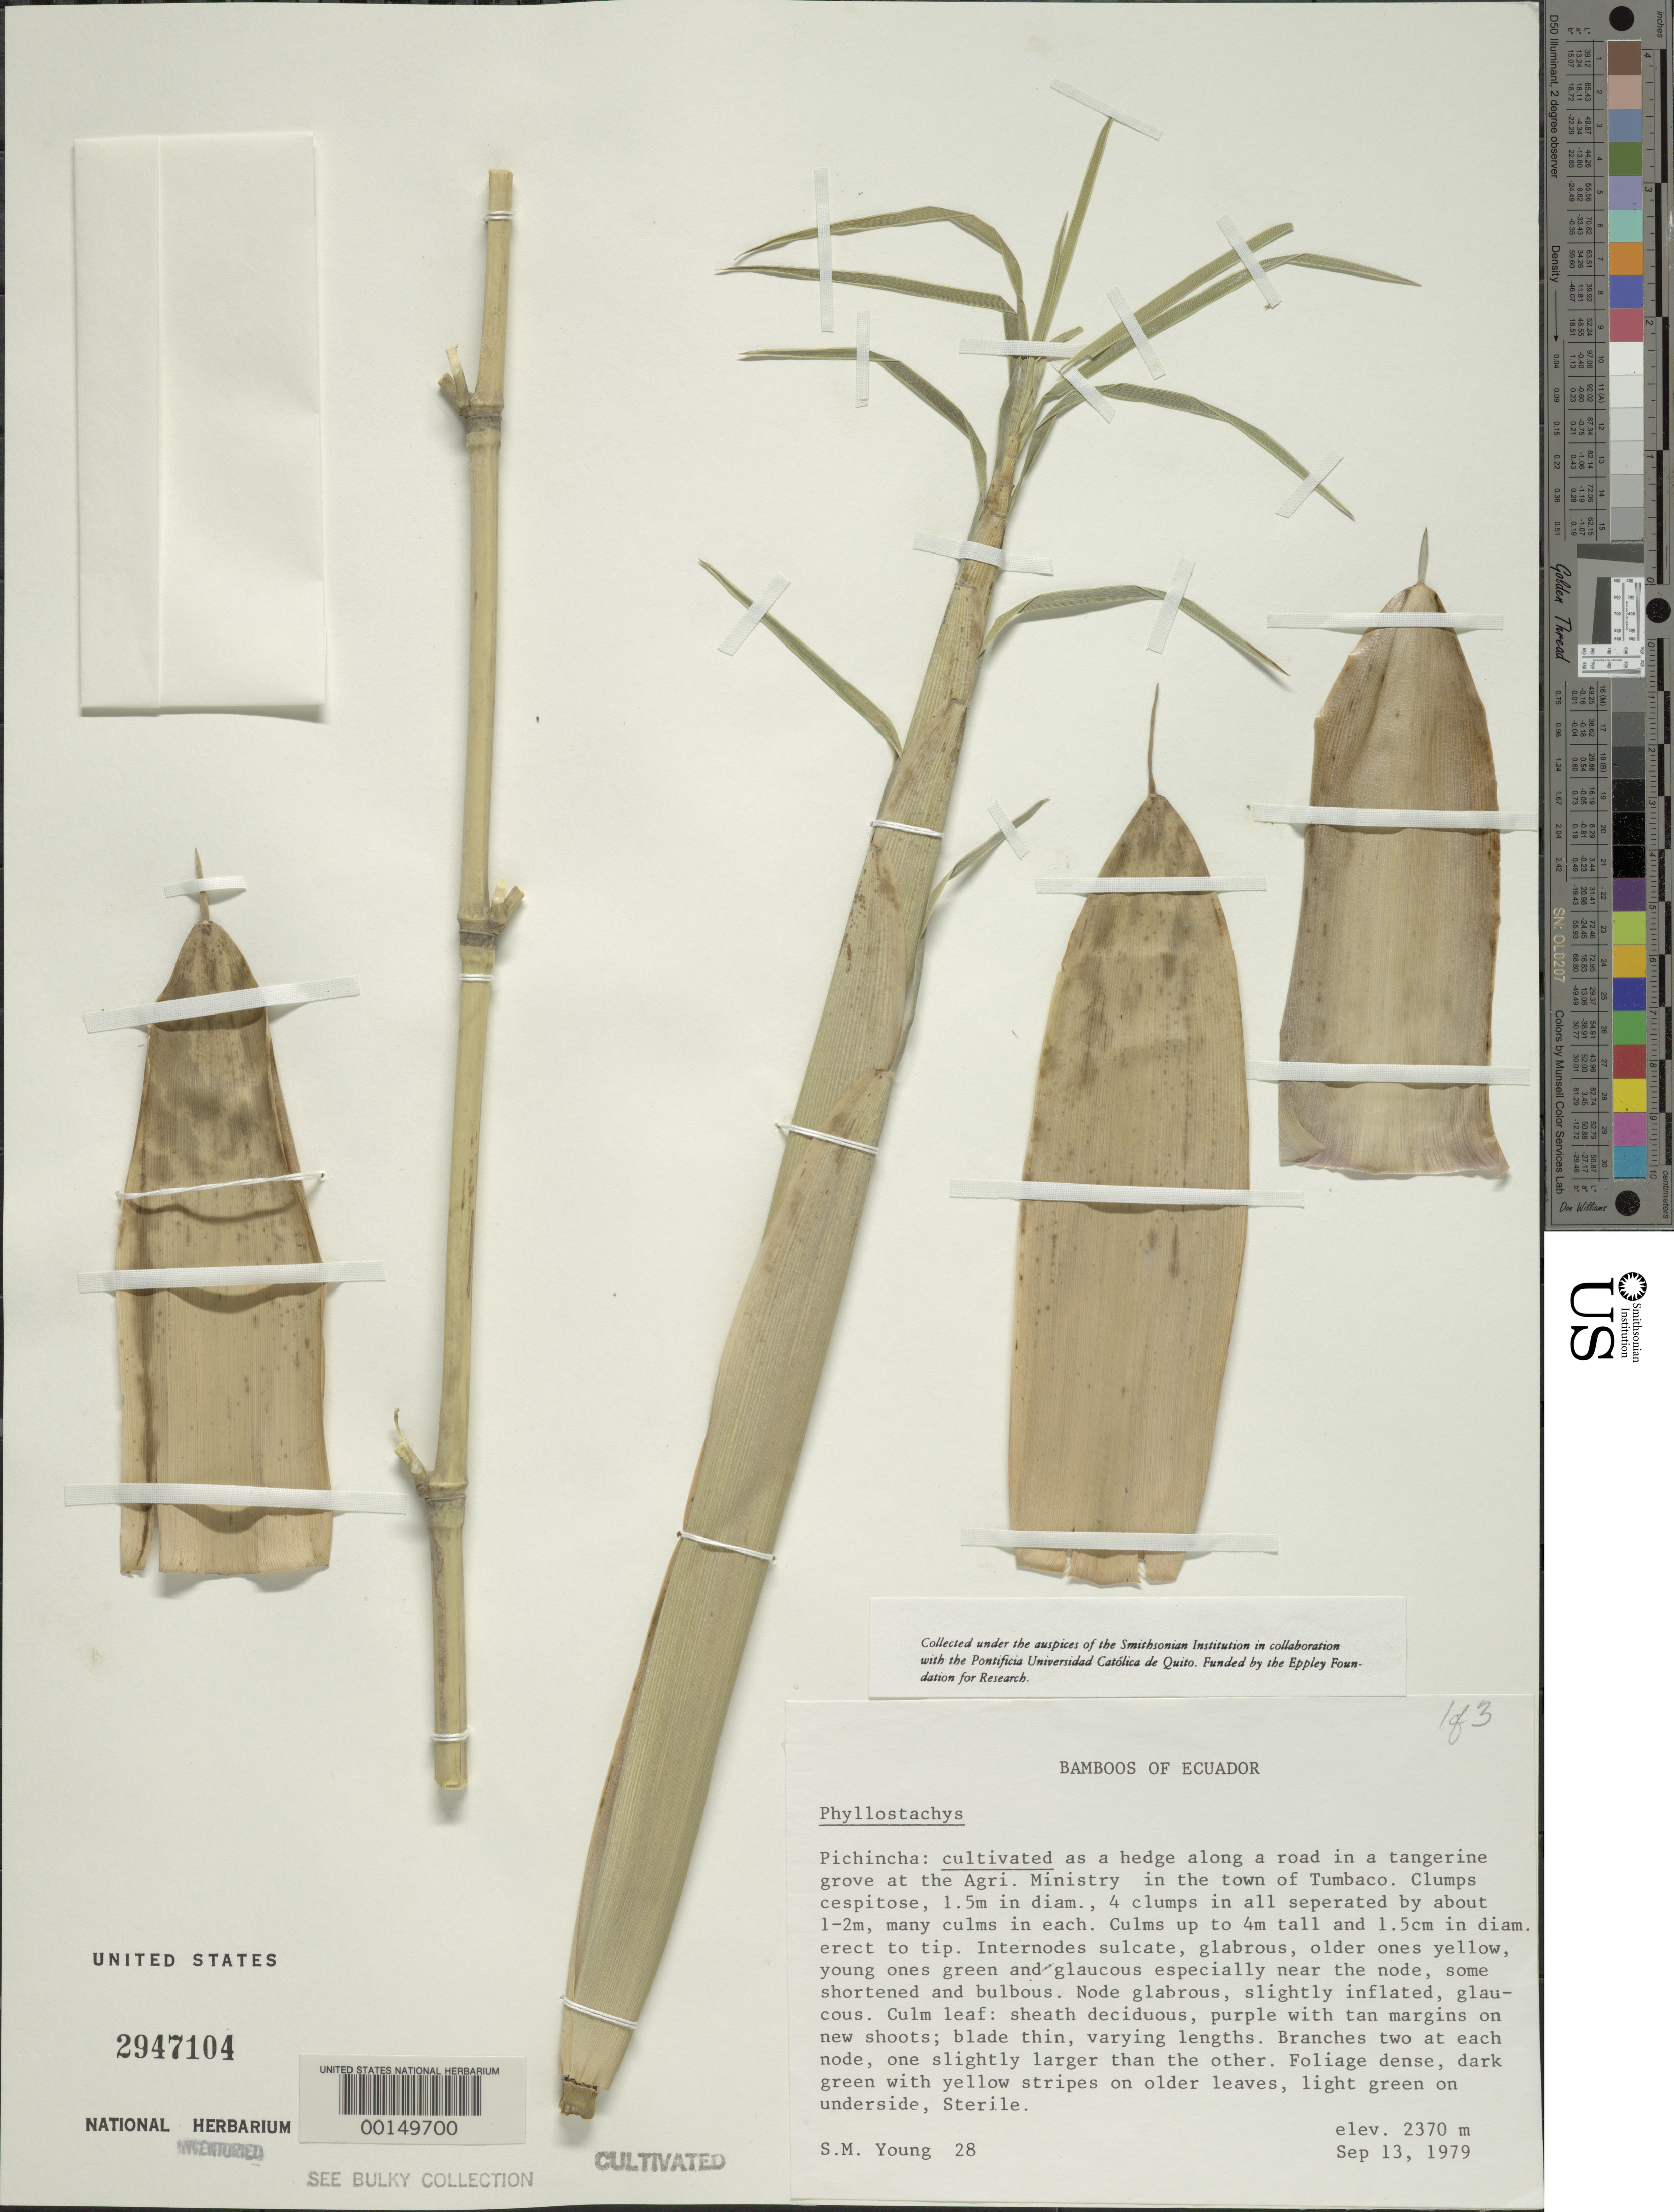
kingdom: Plantae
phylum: Tracheophyta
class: Liliopsida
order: Poales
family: Poaceae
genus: Phyllostachys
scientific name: Phyllostachys aurea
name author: Rivière & C. Rivière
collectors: S. Young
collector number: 28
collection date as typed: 13 Sep 1979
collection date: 1979-09-13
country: Ecuador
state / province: Pichincha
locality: Tumbaco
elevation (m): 2370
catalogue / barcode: US 2947104